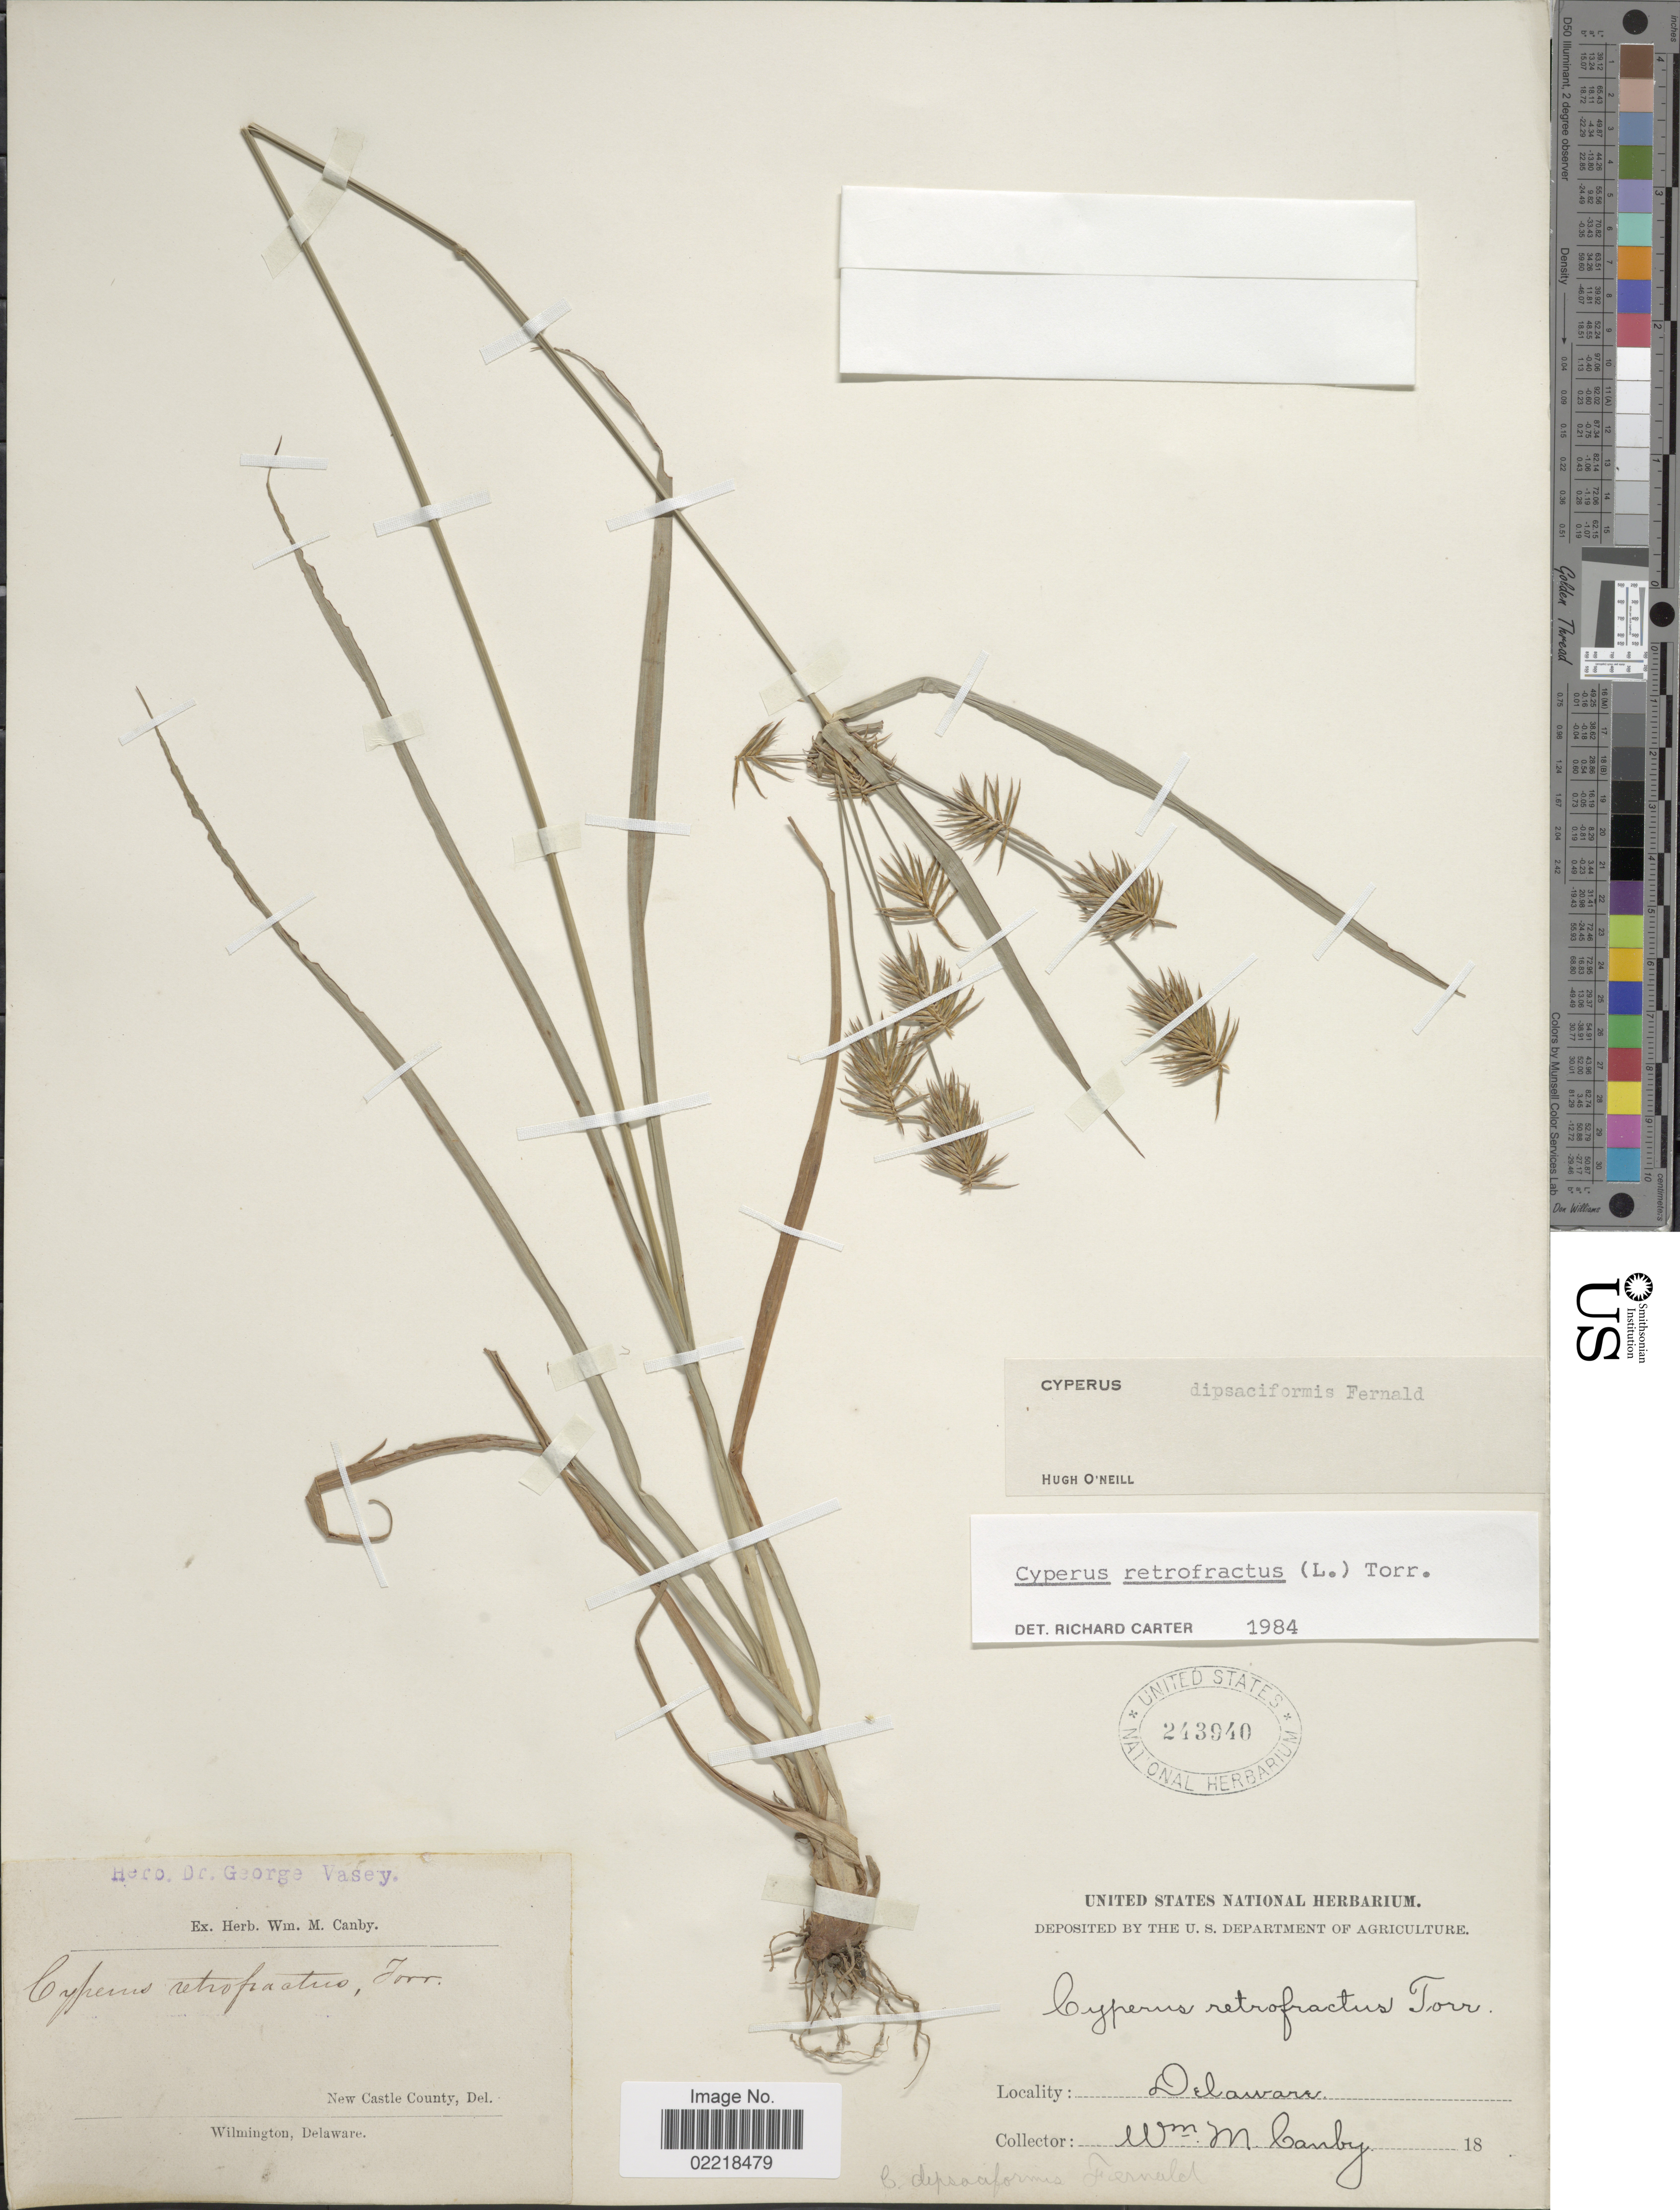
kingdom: Plantae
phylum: Tracheophyta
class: Liliopsida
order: Poales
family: Cyperaceae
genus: Cyperus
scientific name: Cyperus retrofractus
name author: (L.) Torr.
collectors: W. M. Canby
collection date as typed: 18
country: United States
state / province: Delaware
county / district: New Castle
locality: New Castle County, Wilmington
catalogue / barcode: US 243940